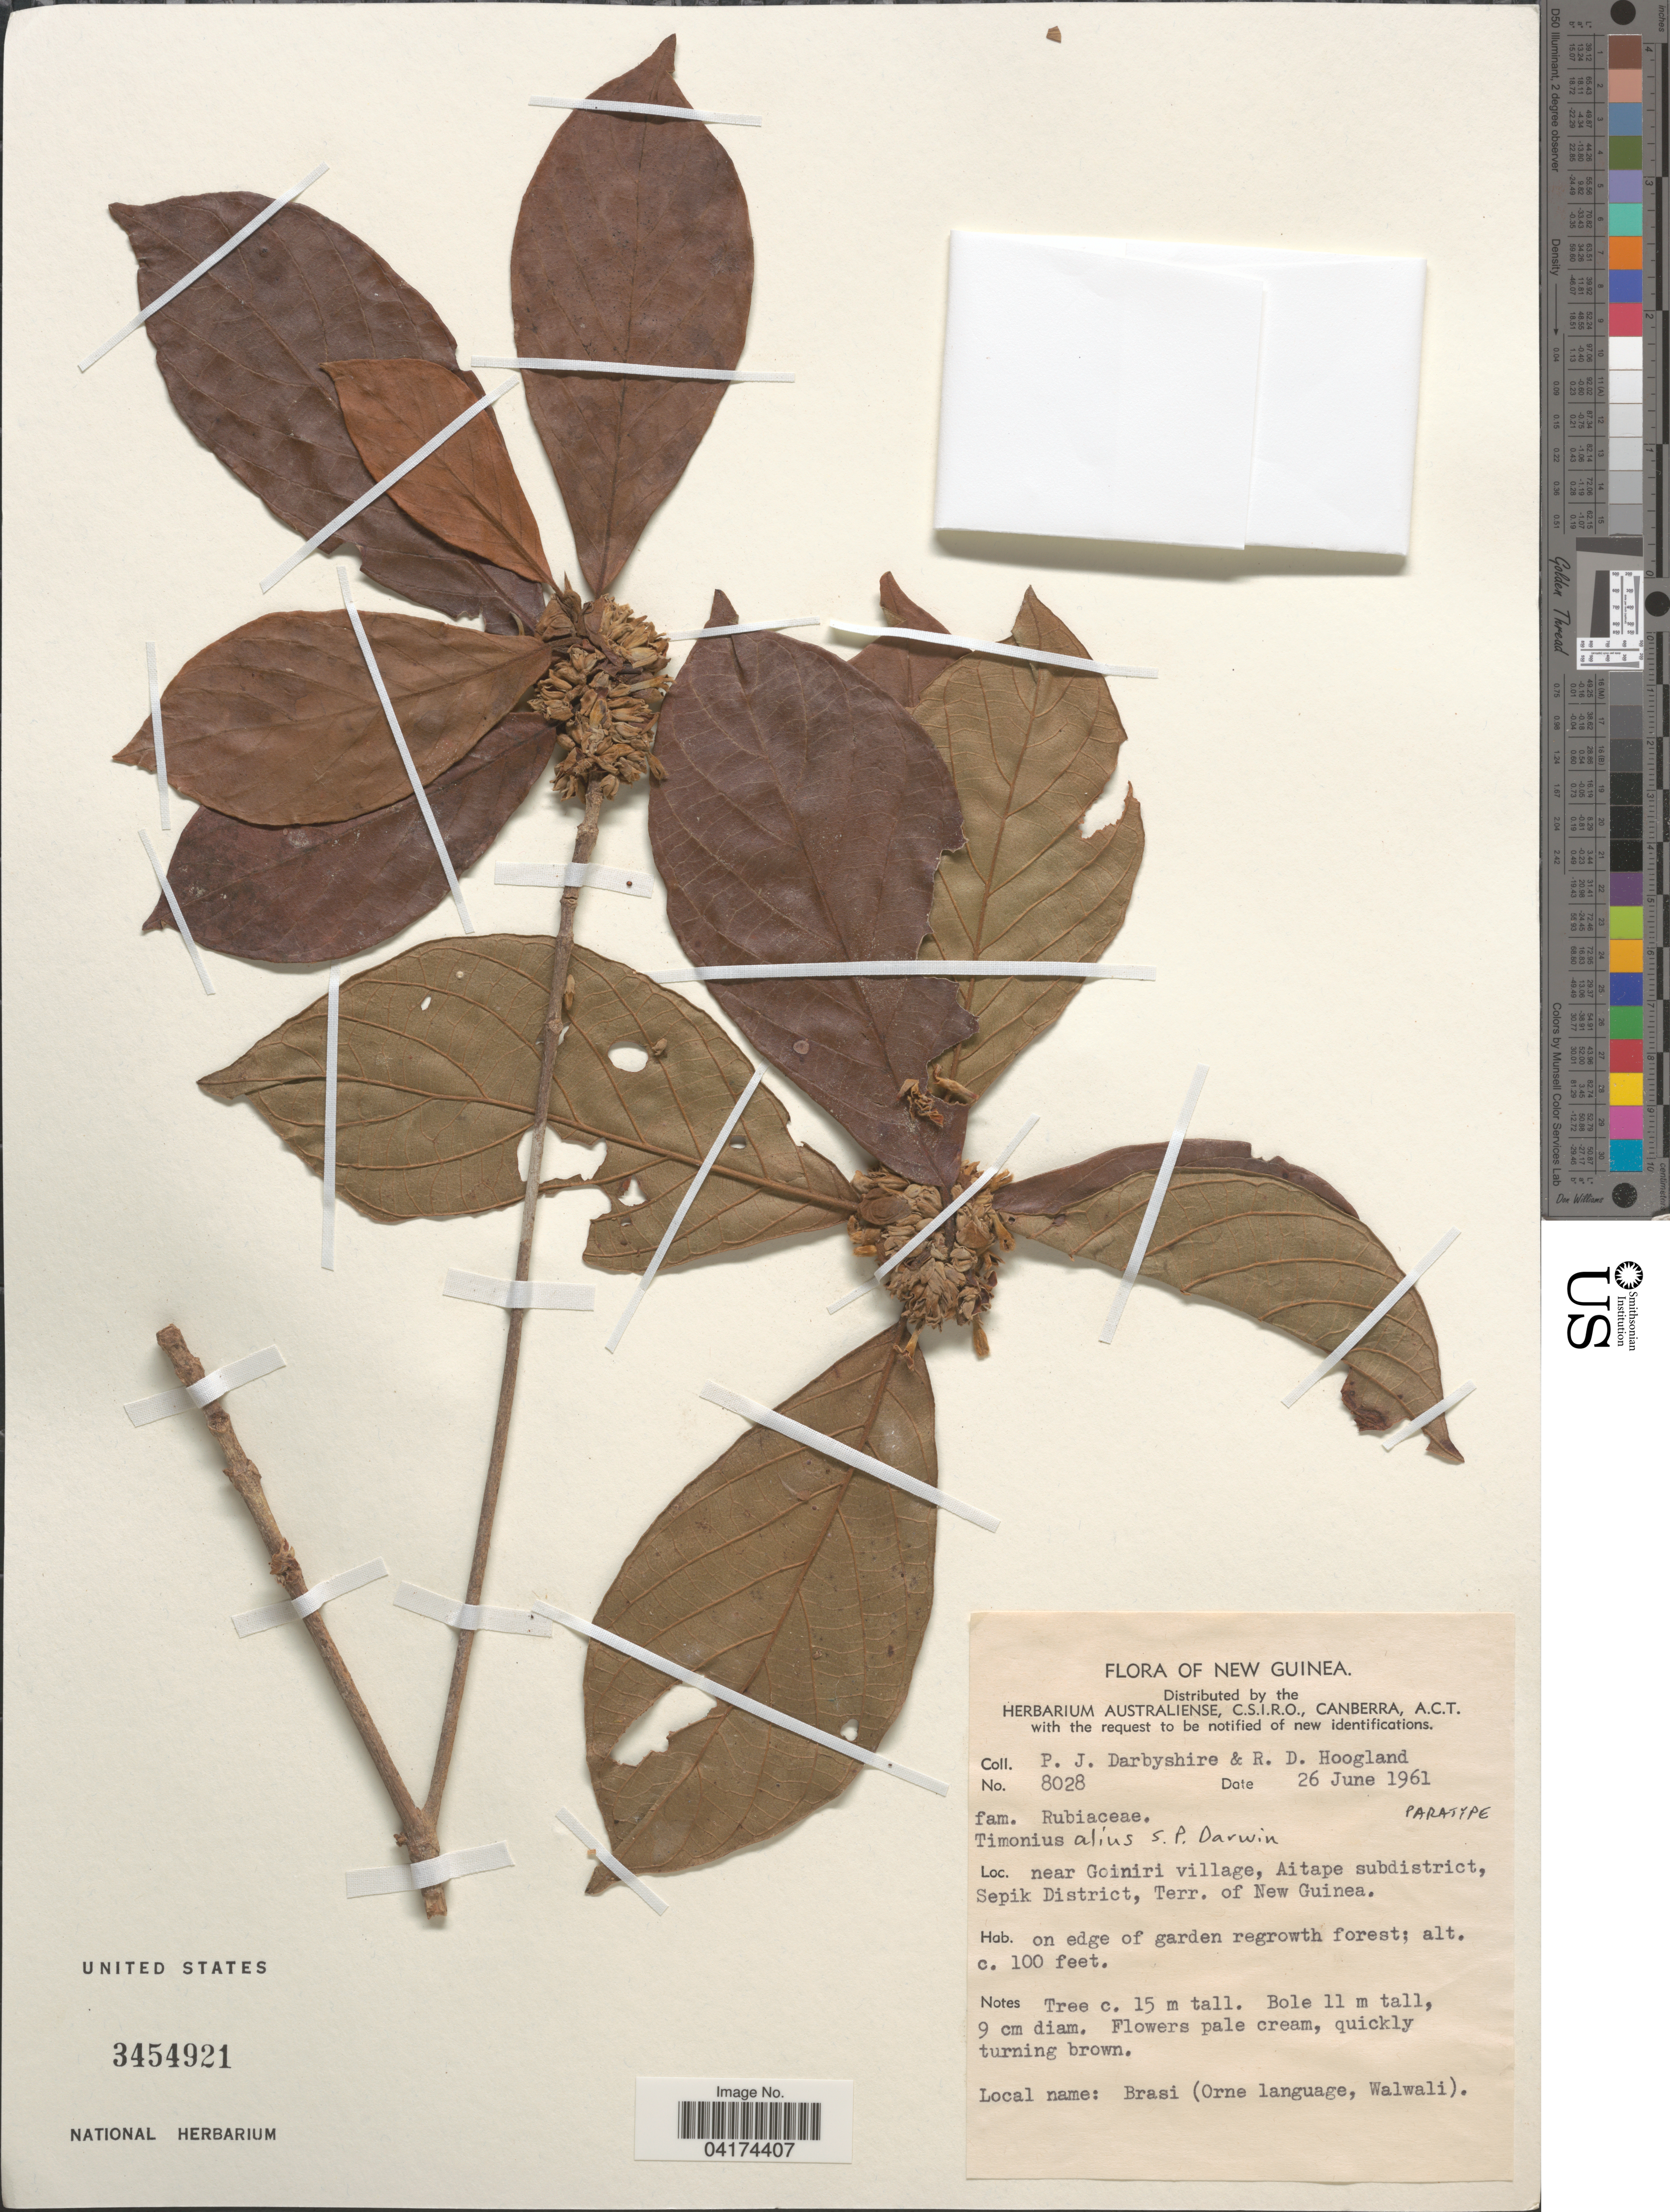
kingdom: Plantae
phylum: Tracheophyta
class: Magnoliopsida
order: Gentianales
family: Rubiaceae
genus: Timonius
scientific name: Timonius alius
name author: S.P. Darwin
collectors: P. Darbyshire & R. D. Hoogland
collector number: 8028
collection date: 1961-06-26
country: Papua New Guinea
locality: New Guinea. Near Goiniri village, Aitape subdistrict, Sepik District, Terr. of New Guinea.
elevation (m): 30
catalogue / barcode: US 3454921